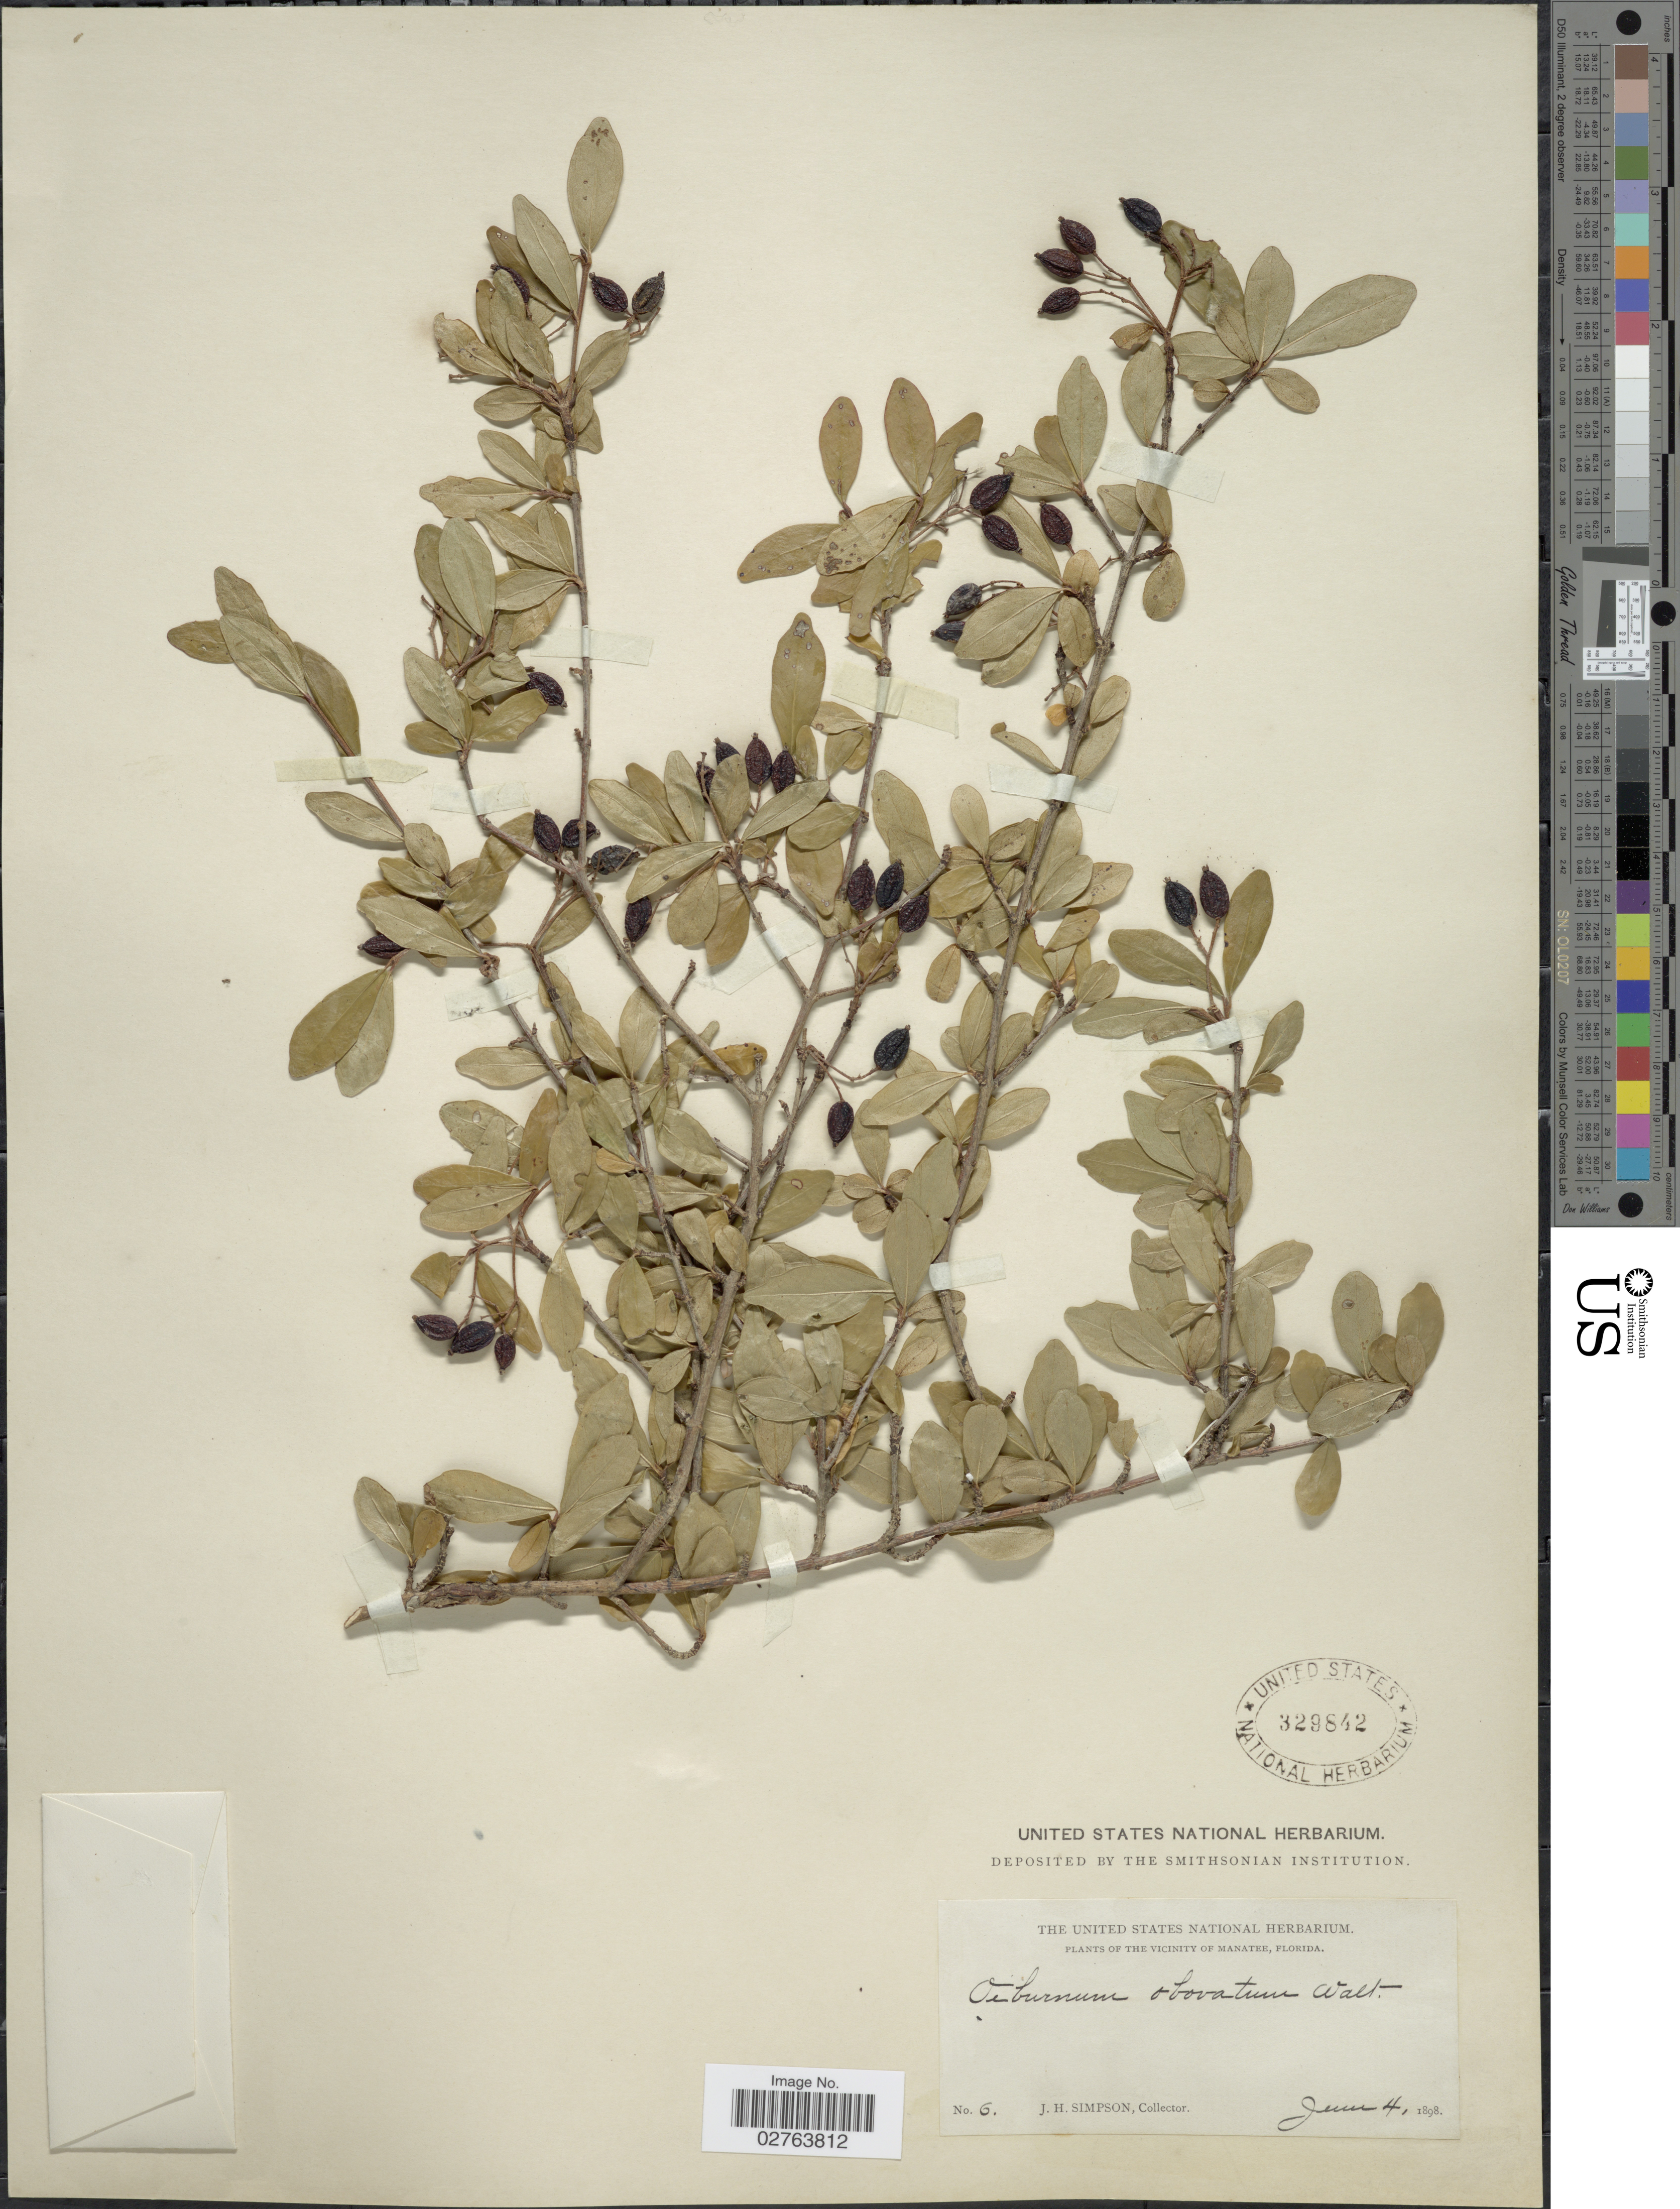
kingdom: Plantae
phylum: Tracheophyta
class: Magnoliopsida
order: Dipsacales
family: Viburnaceae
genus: Viburnum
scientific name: Viburnum obovatum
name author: Walter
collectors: J. H. Simpson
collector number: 6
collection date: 1898-06-04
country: United States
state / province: Florida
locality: Vicinity of Manatee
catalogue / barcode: US 329842